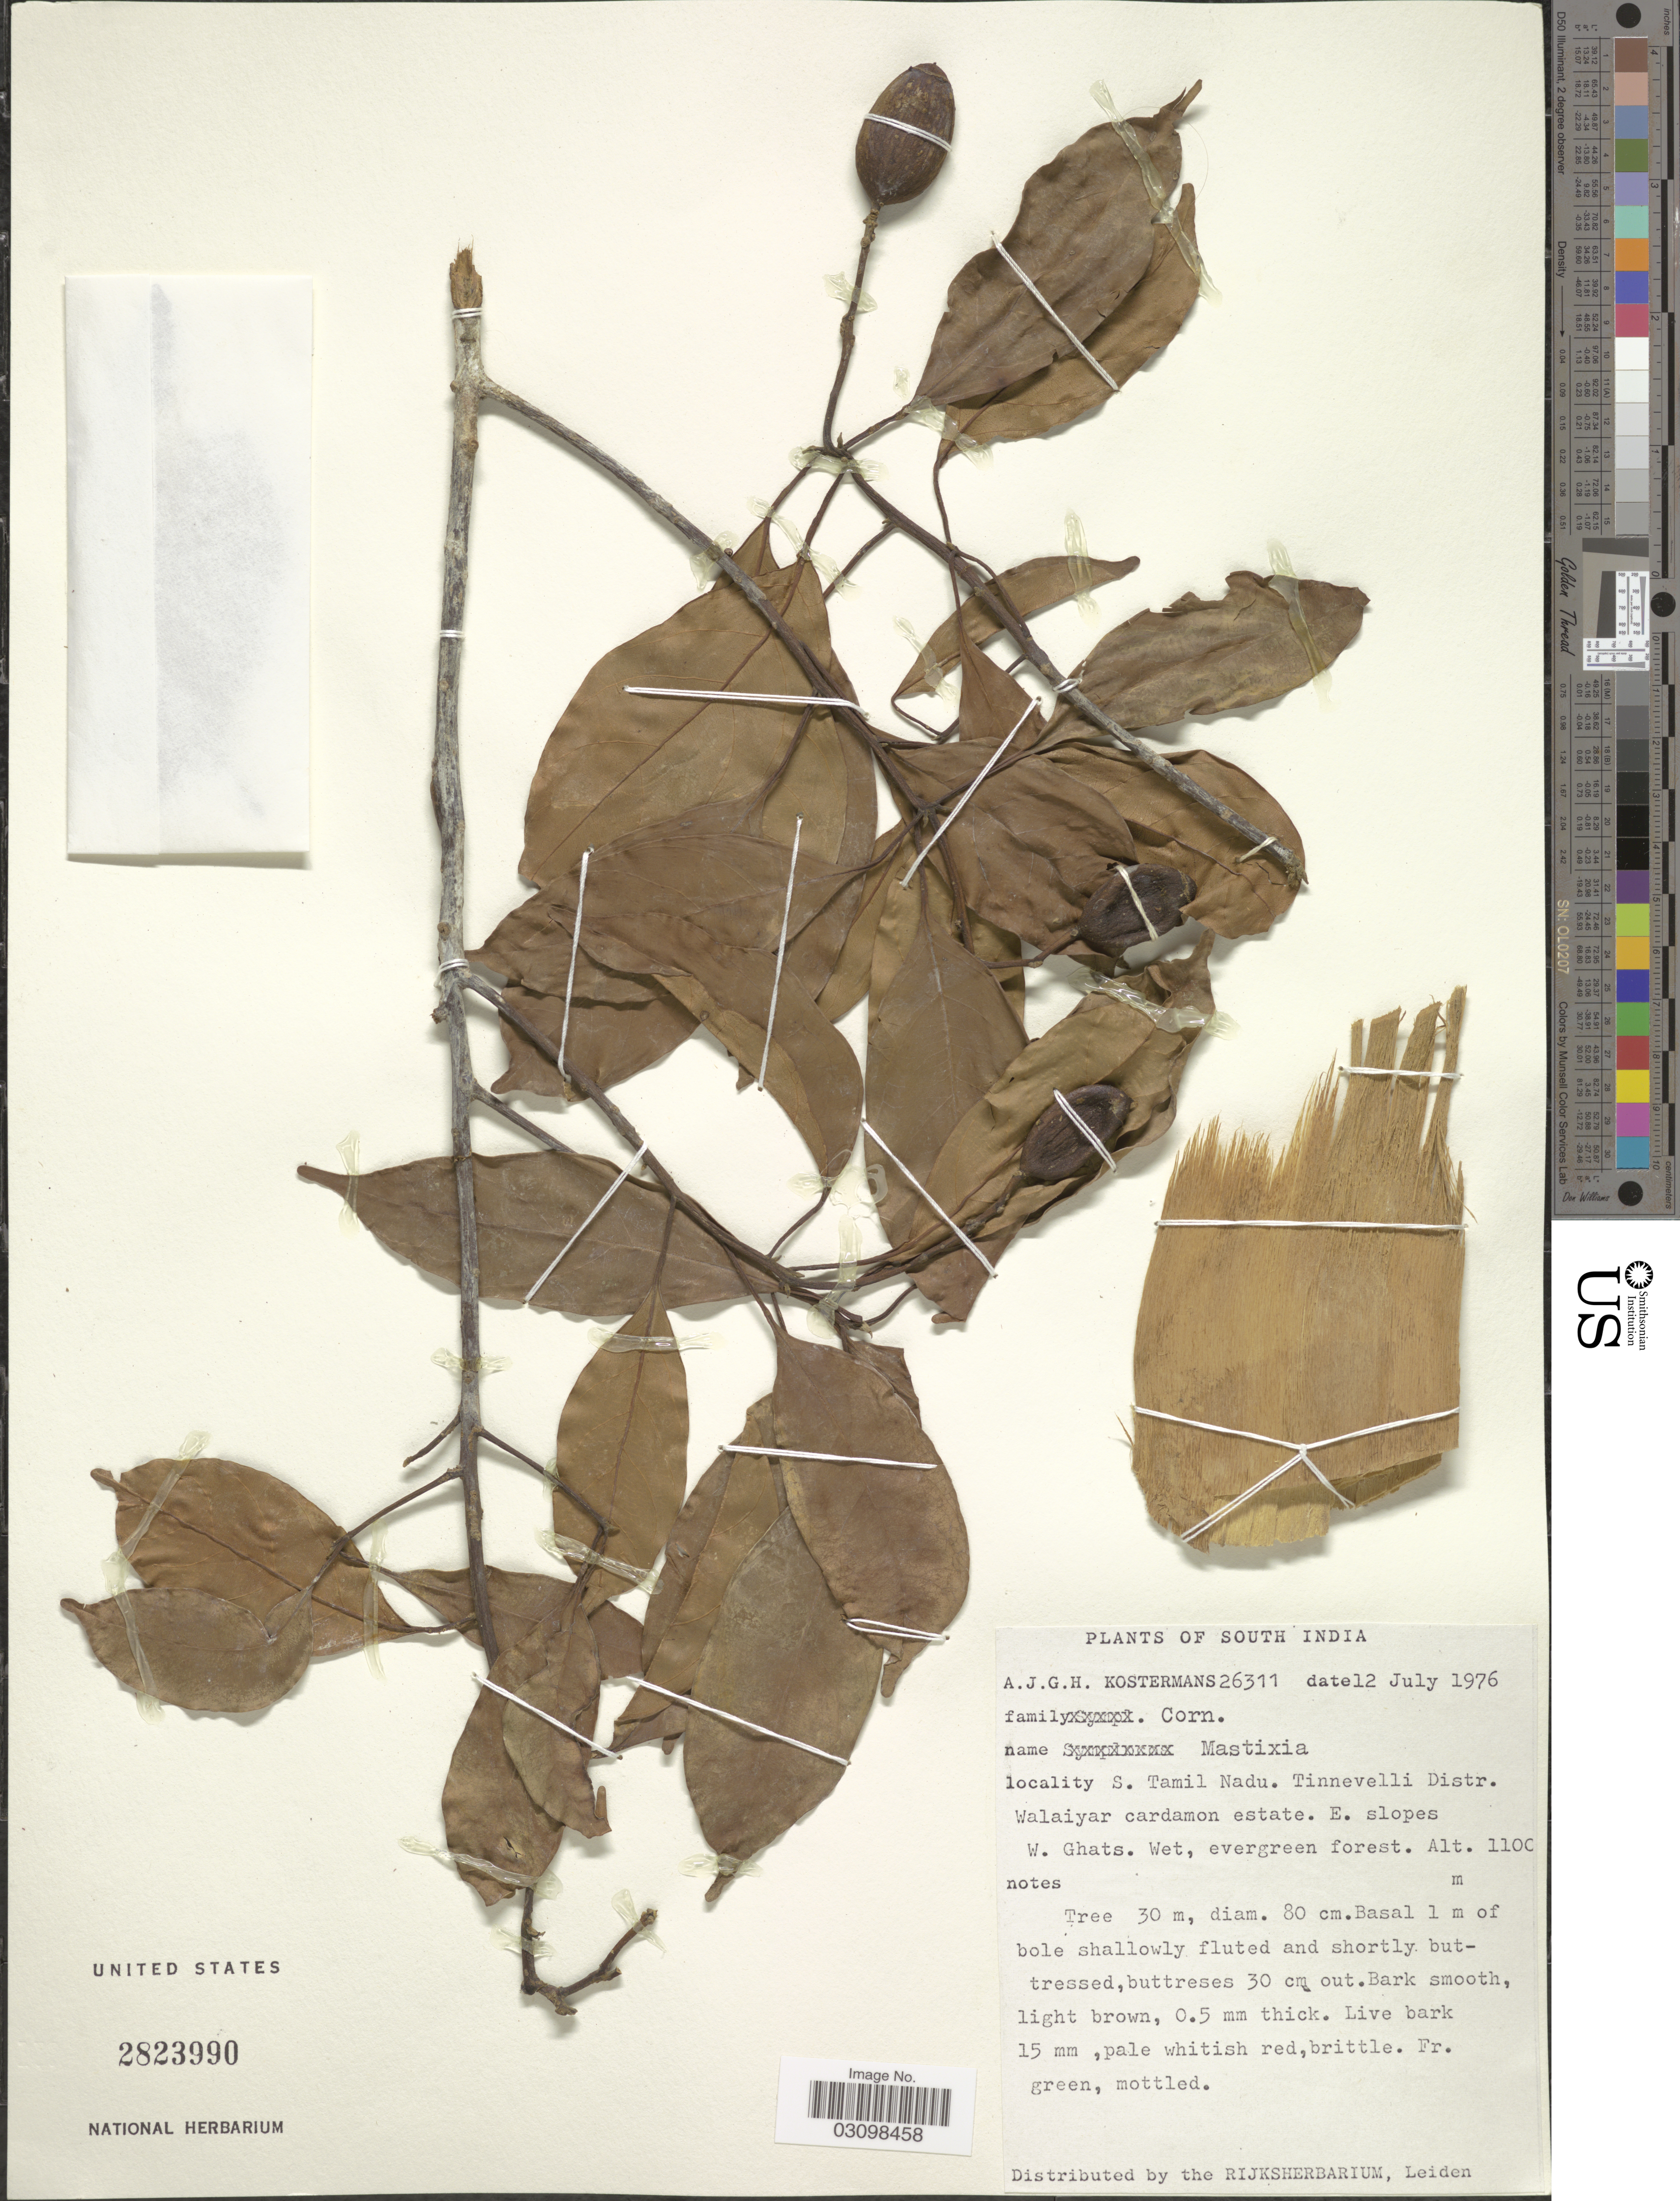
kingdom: Plantae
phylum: Tracheophyta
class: Magnoliopsida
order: Cornales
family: Nyssaceae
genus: Mastixia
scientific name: Mastixia sp.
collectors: A. J. G. Kostermans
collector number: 26311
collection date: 1976-07-12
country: India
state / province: Tamil Nadu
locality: South India. S. Tamil Nadu. Tinnevelli Distr. Walaiyar cardamon estate. E. slopes W. Ghats.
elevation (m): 1100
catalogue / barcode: US 2823990